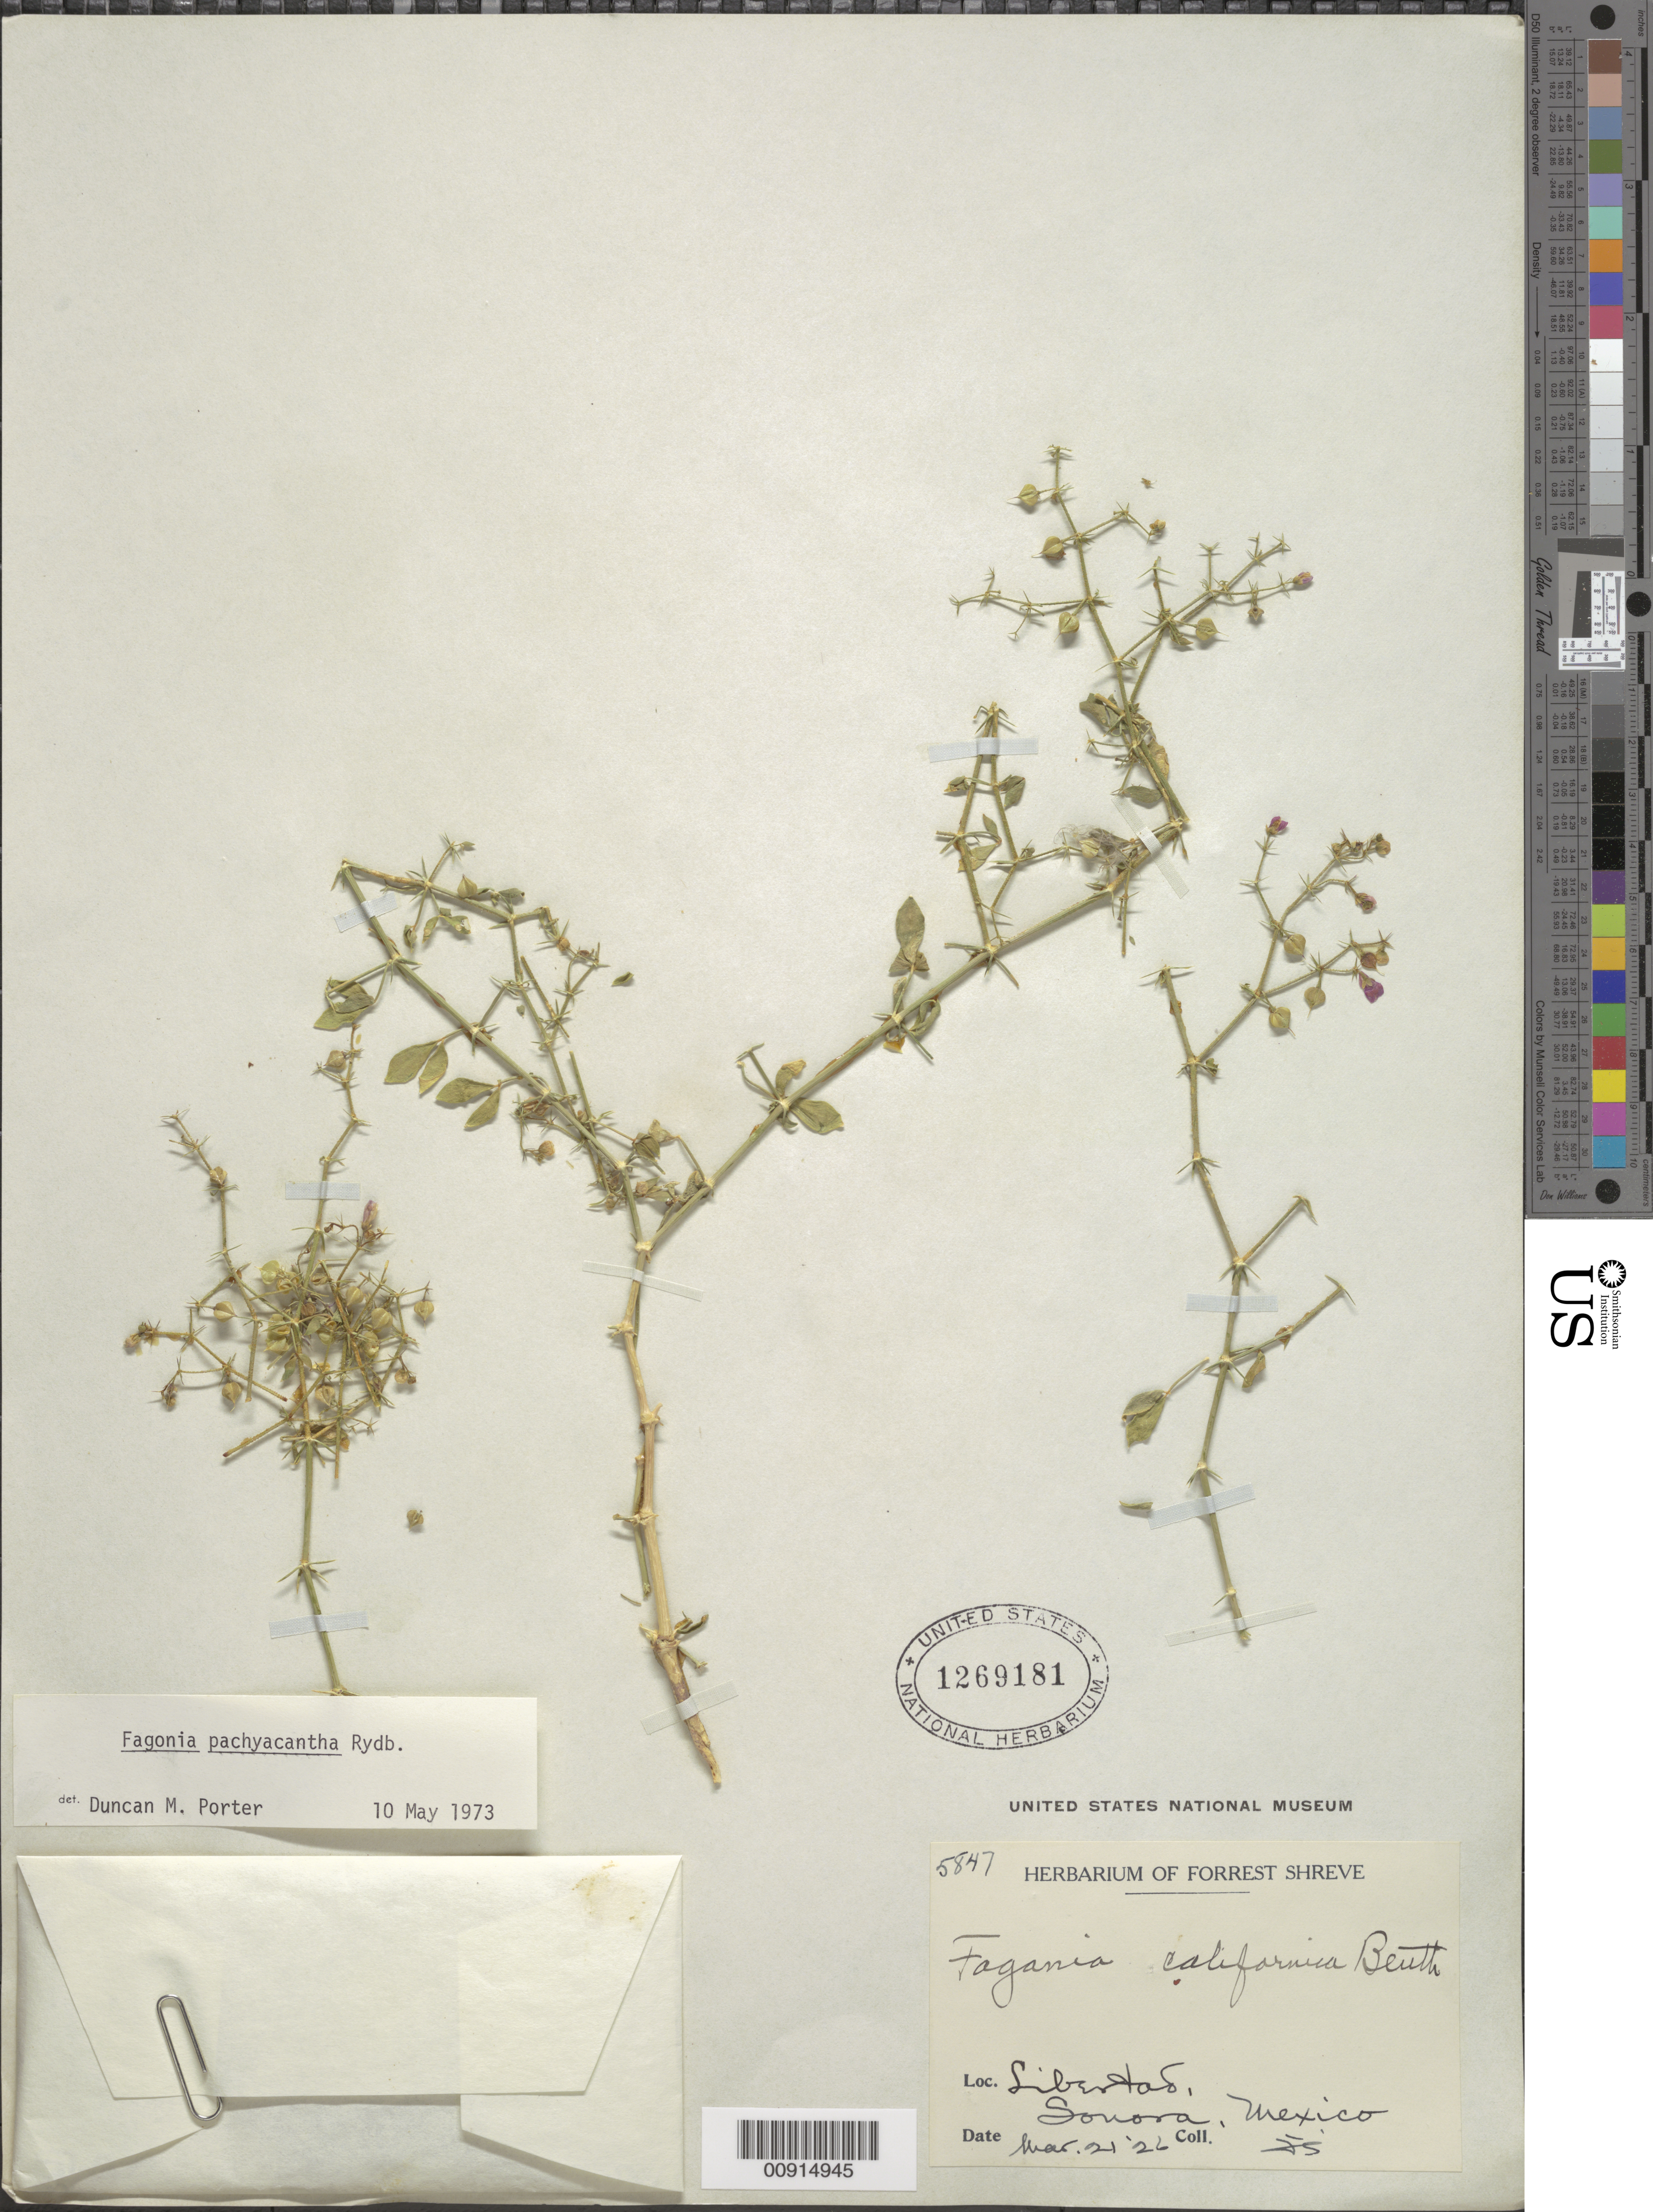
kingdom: Plantae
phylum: Tracheophyta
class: Magnoliopsida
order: Zygophyllales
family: Zygophyllaceae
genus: Fagonia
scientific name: Fagonia pachyacantha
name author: Rydb.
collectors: F. Shreve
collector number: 5847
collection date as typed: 21 Mar 1926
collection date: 1926-03-21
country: Mexico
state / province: Sonora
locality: Libertad, Sonora.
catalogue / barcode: US 1269181